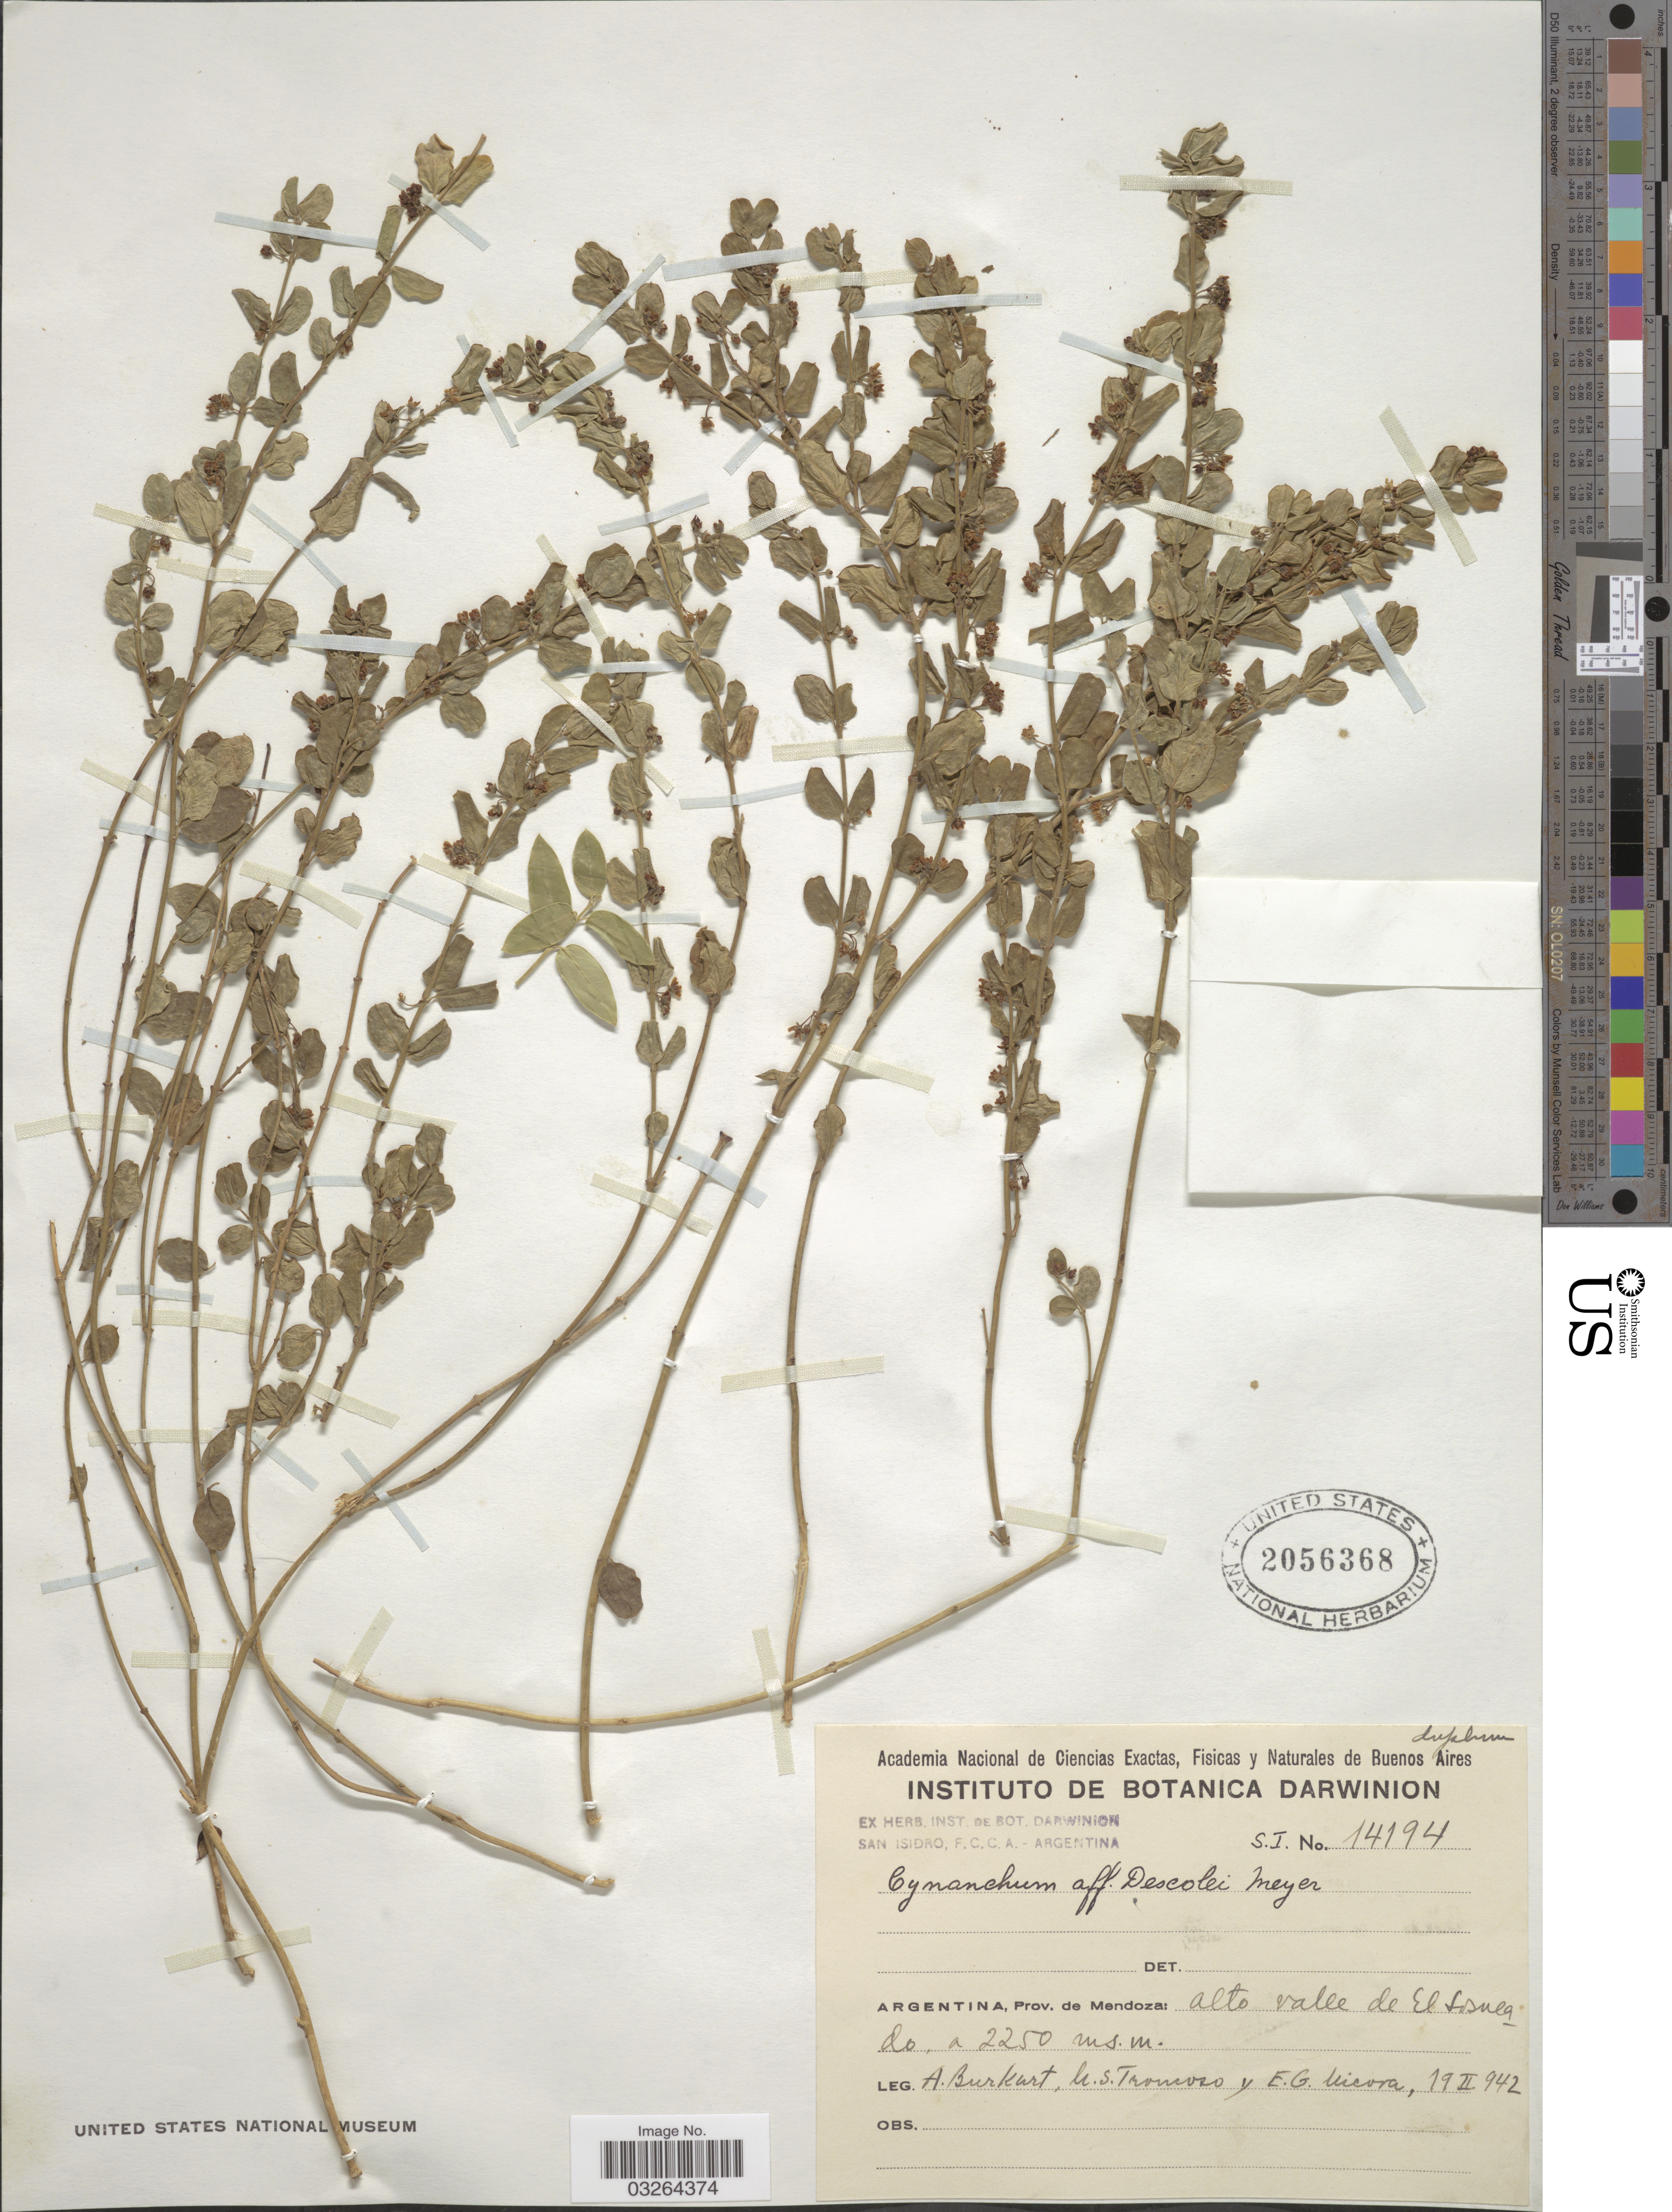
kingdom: Plantae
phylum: Tracheophyta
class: Magnoliopsida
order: Gentianales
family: Apocynaceae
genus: Cynanchum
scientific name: Cynanchum descolei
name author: T. Mey.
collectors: A. E. Burkart, N. Troncoso & E. G. Nicora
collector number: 14194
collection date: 1942-02-19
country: Argentina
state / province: Mendoza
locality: Alto valle de El Sosneado.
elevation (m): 2250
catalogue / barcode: US 2056368